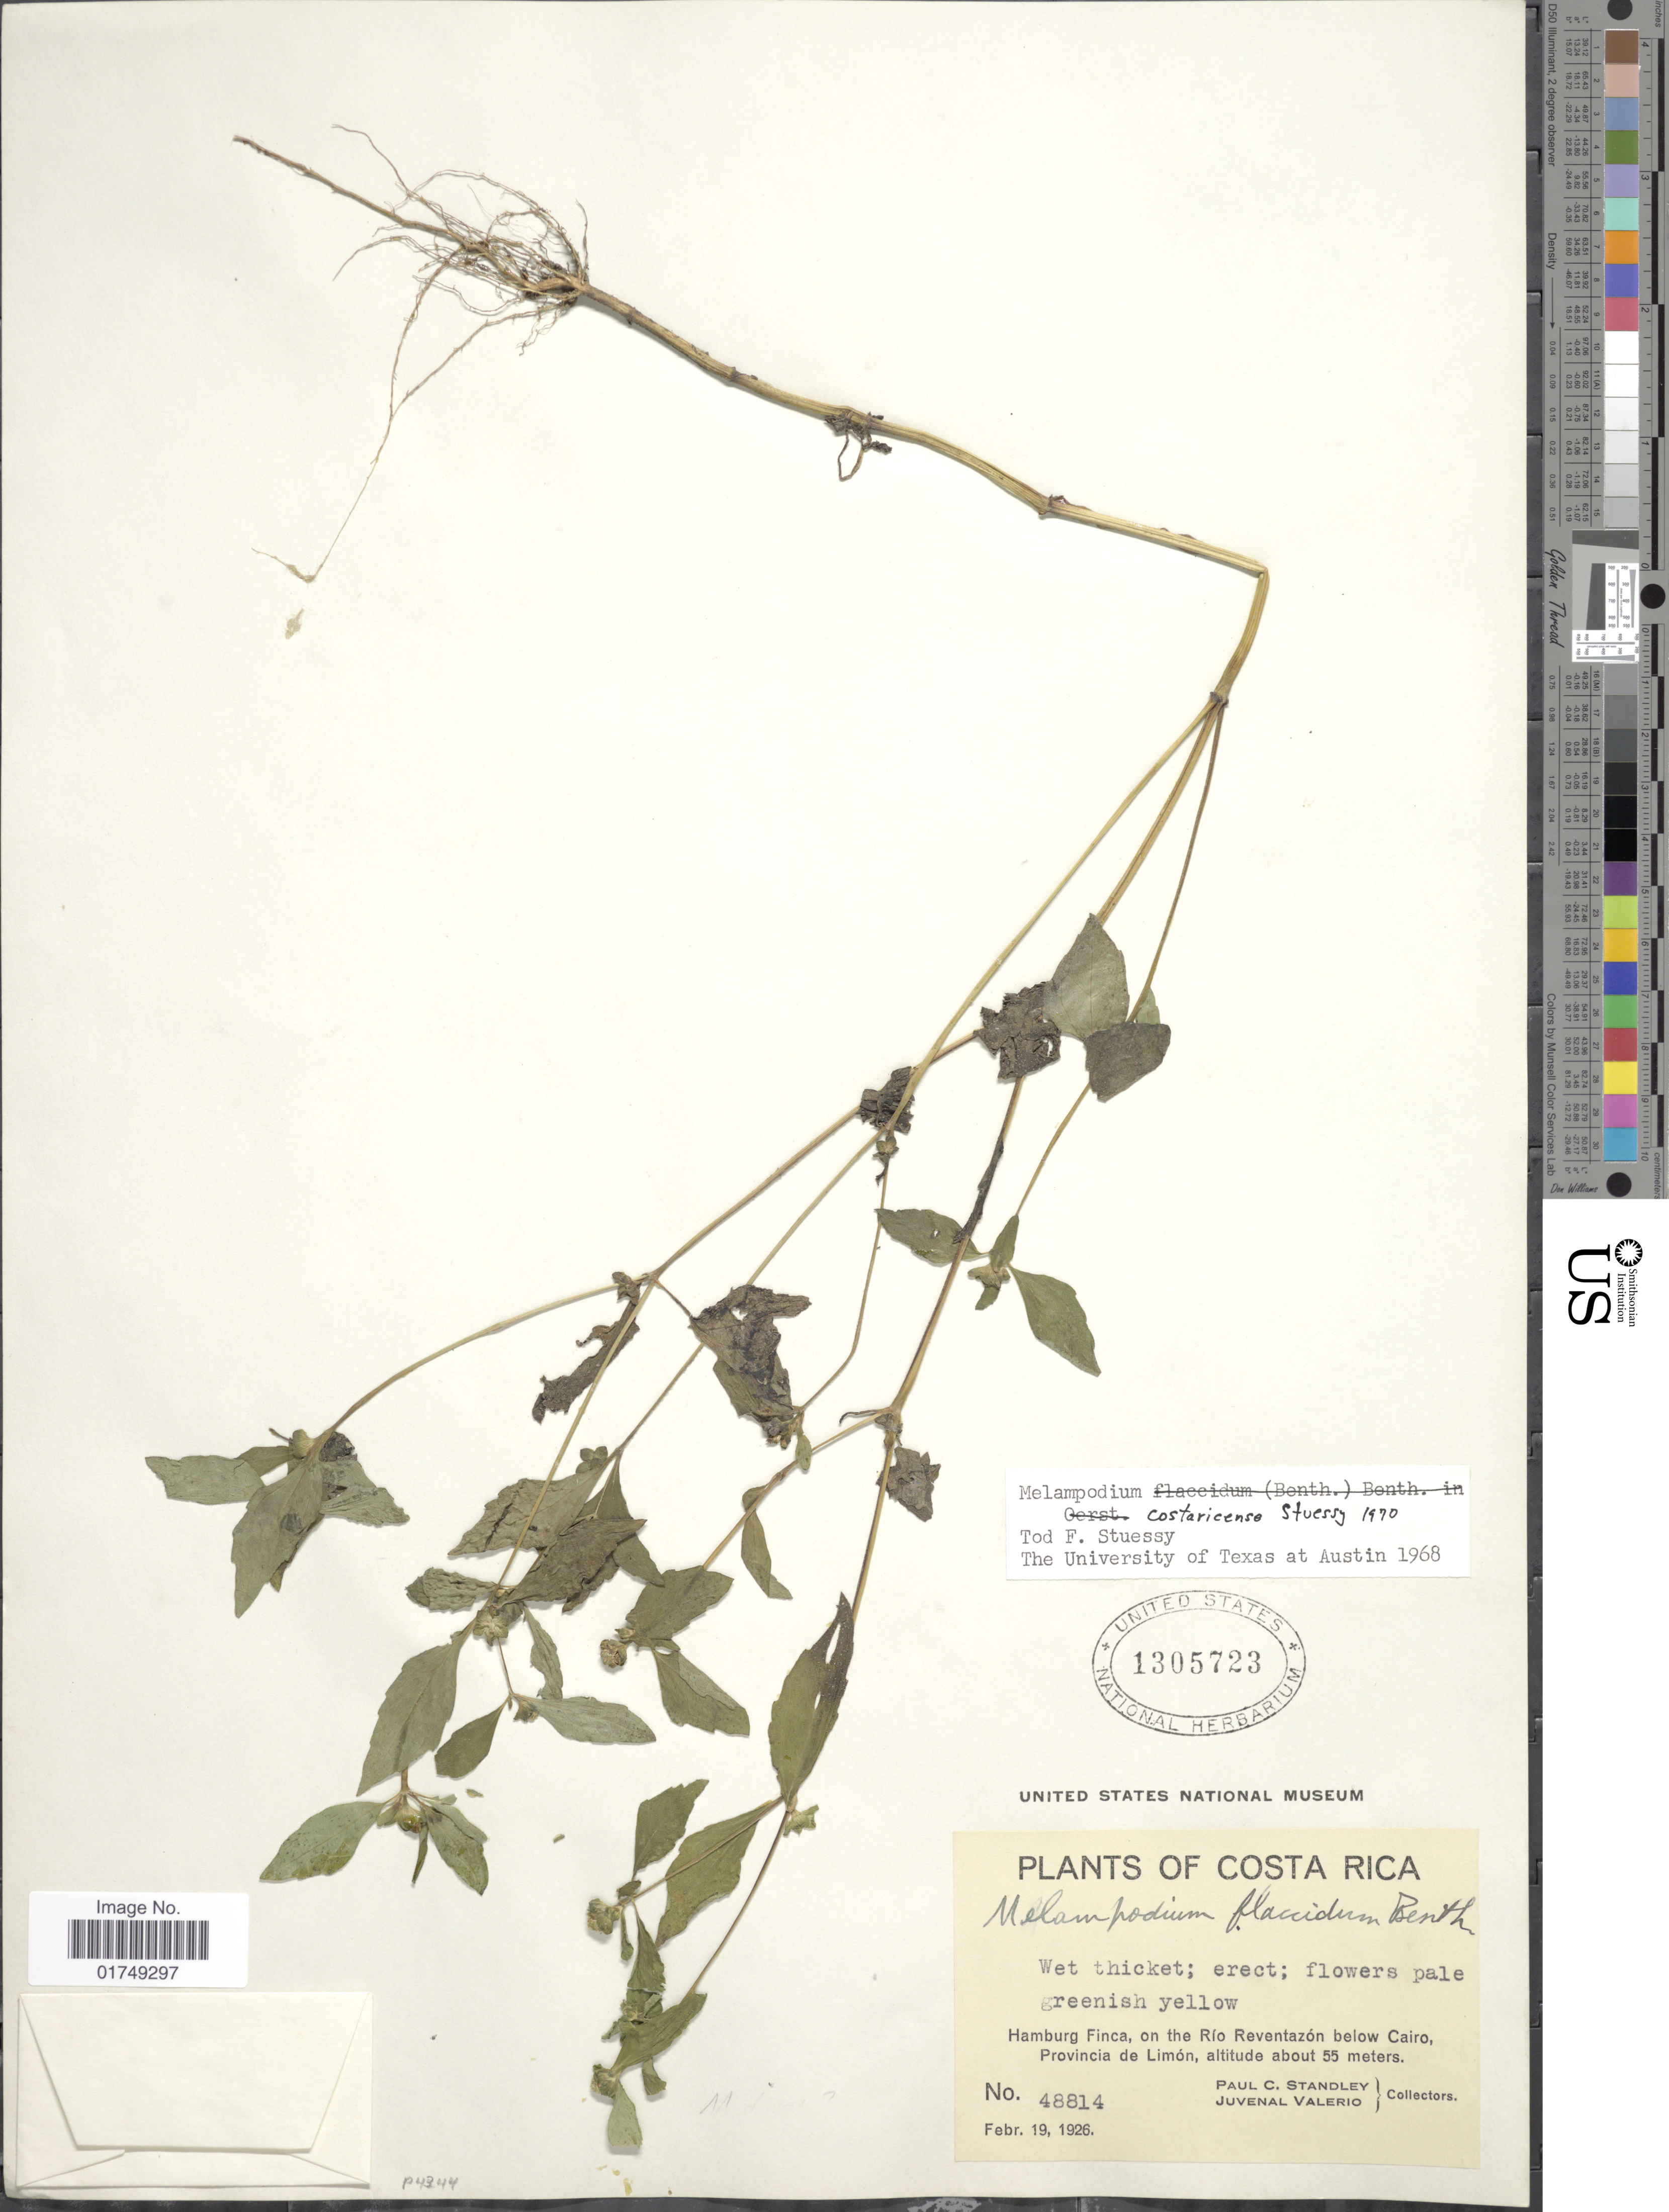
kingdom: Plantae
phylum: Tracheophyta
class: Magnoliopsida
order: Asterales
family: Asteraceae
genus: Melampodium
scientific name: Melampodium costaricense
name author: Stuessy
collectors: P. C. Standley & J. Valerio R.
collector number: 48814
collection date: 1926-02-19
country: Costa Rica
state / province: Limón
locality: Hamburg Finca, on the Rio Reventazon below Cairo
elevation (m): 55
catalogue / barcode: US 1305723